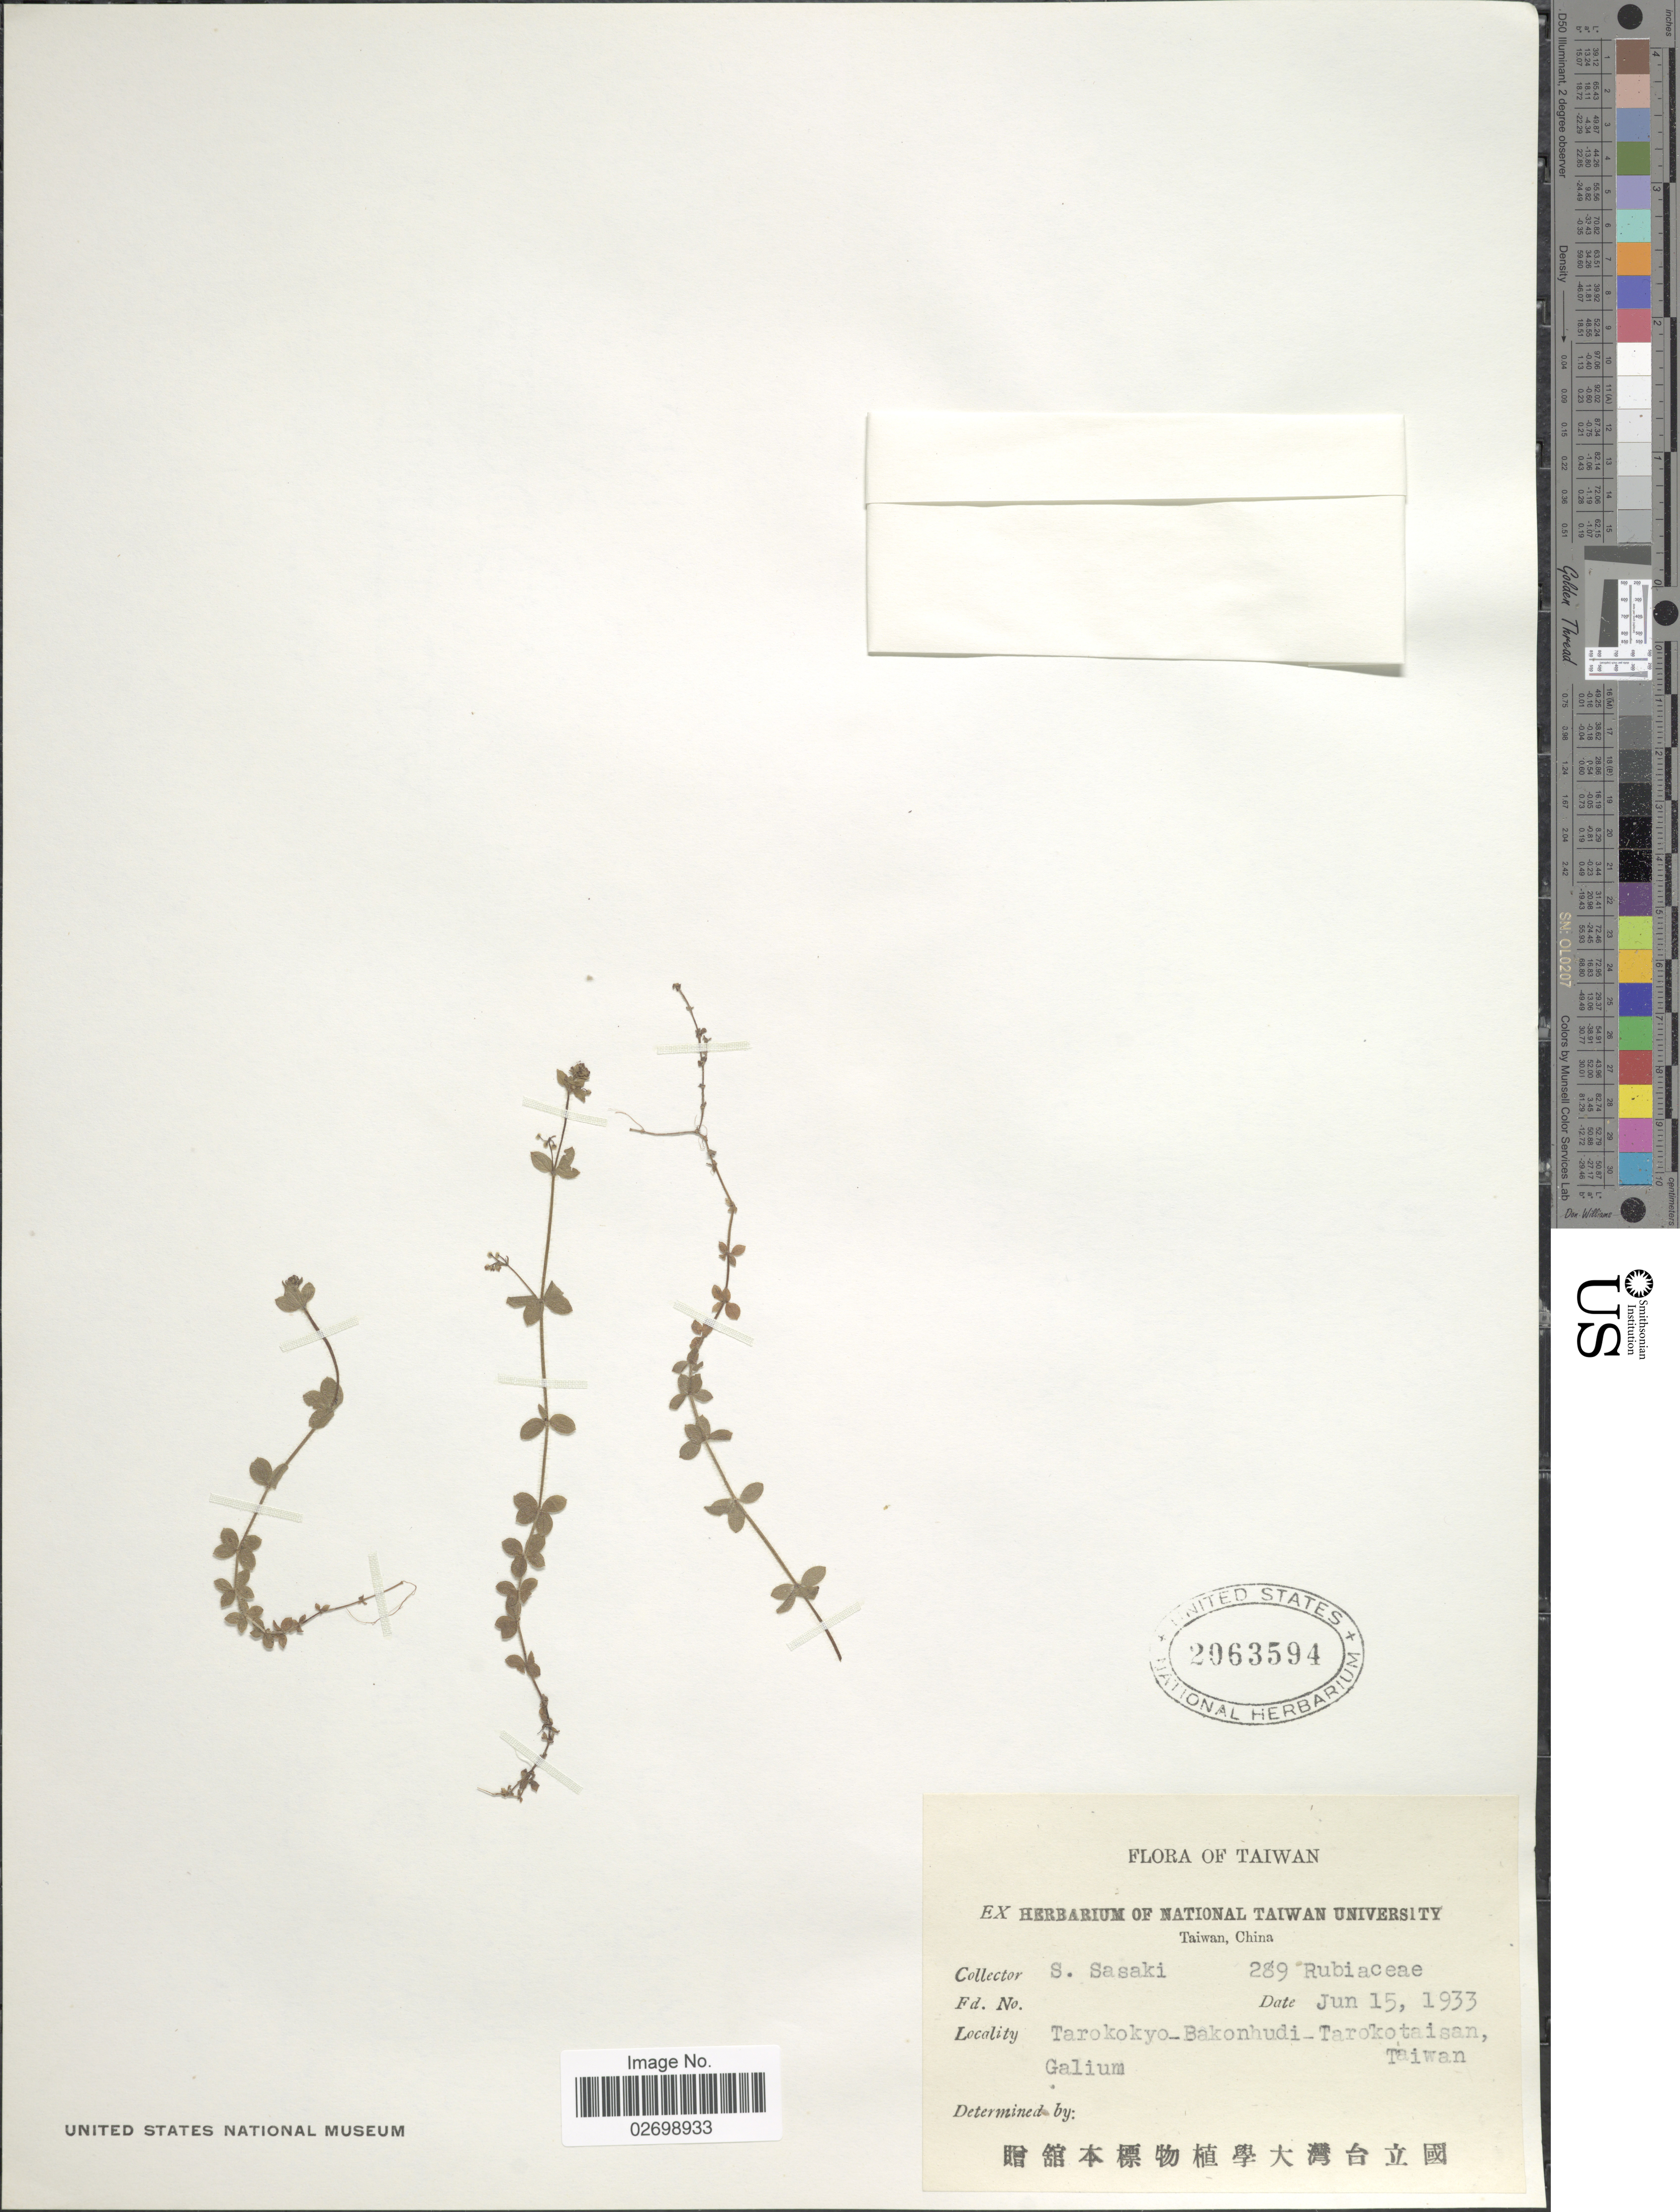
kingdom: Plantae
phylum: Tracheophyta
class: Magnoliopsida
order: Gentianales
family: Rubiaceae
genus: Galium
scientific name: Galium sp.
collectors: S. Sasaki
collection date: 1933-06-15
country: Taiwan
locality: Tarokokyo-Bakonhudi-Tarokotaisan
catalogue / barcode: US 2063594